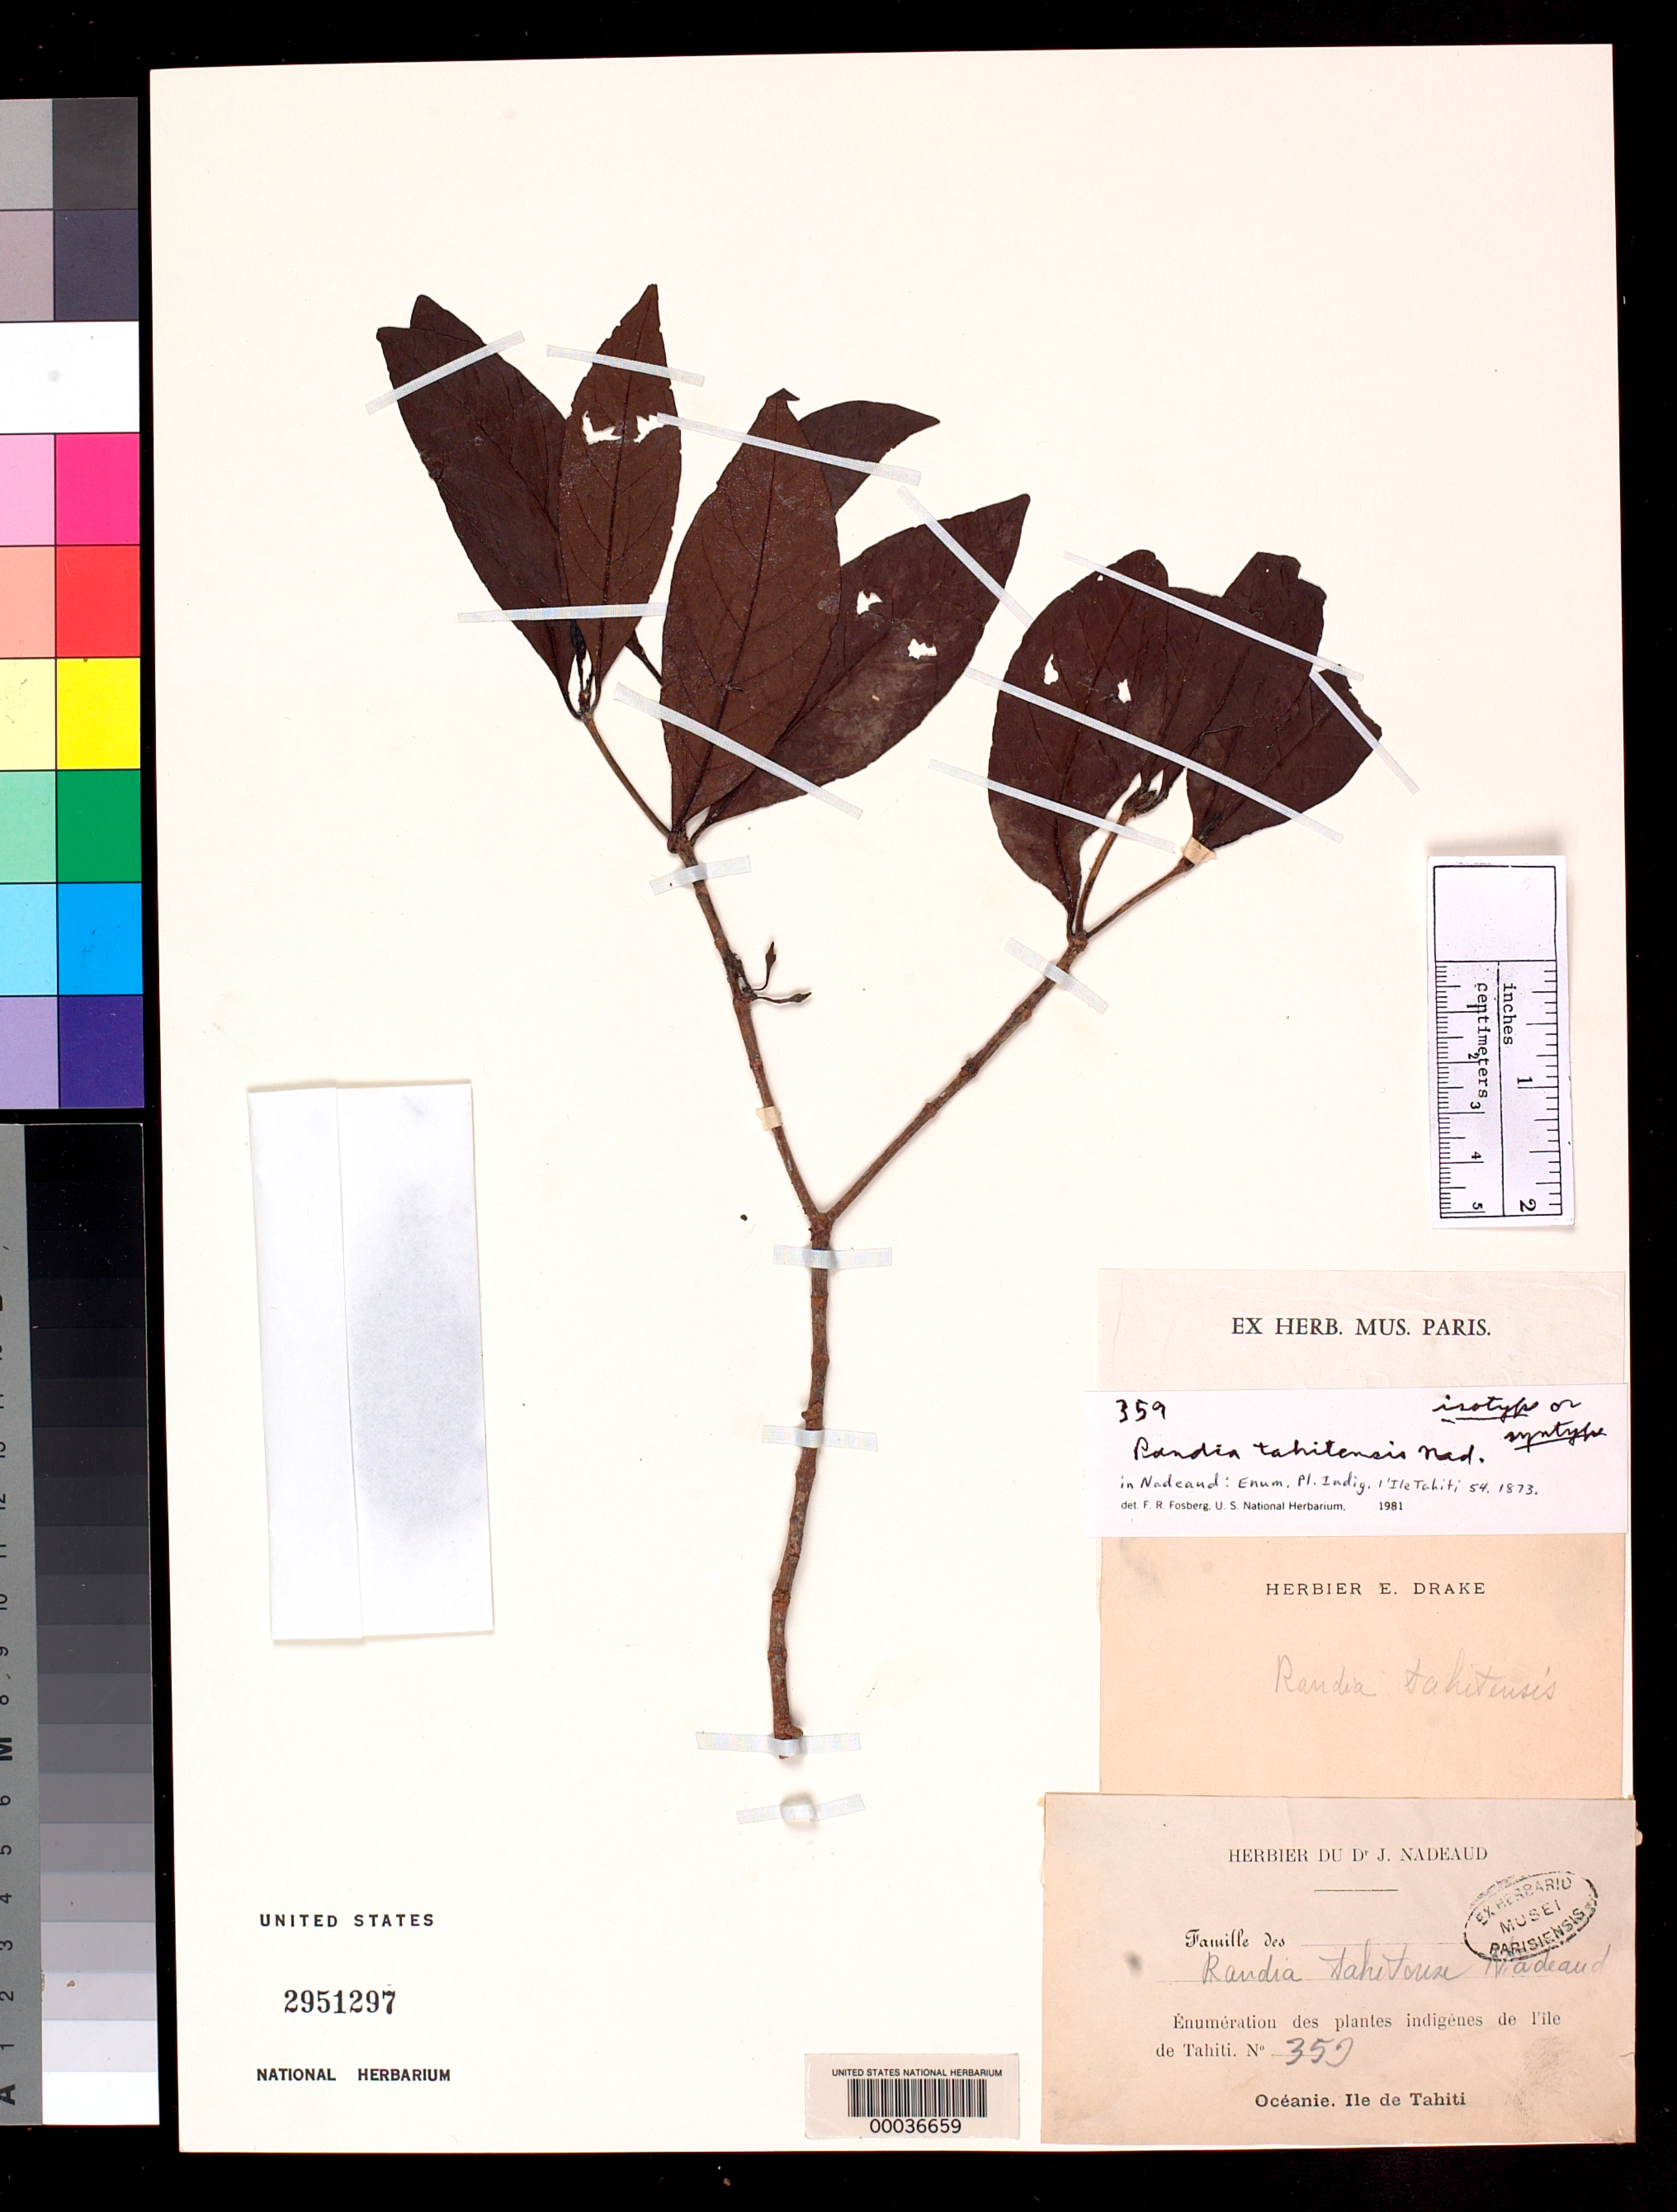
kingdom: Plantae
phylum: Tracheophyta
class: Magnoliopsida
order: Gentianales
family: Rubiaceae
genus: Randia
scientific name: Randia tahitensis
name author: Nadeaud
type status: Isotype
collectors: J. Nadeaud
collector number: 359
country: French Polynesia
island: Tahiti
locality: Vallee de Pirae qui vont Al'aorai. [Society Is.]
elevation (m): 1000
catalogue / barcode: US 2951297